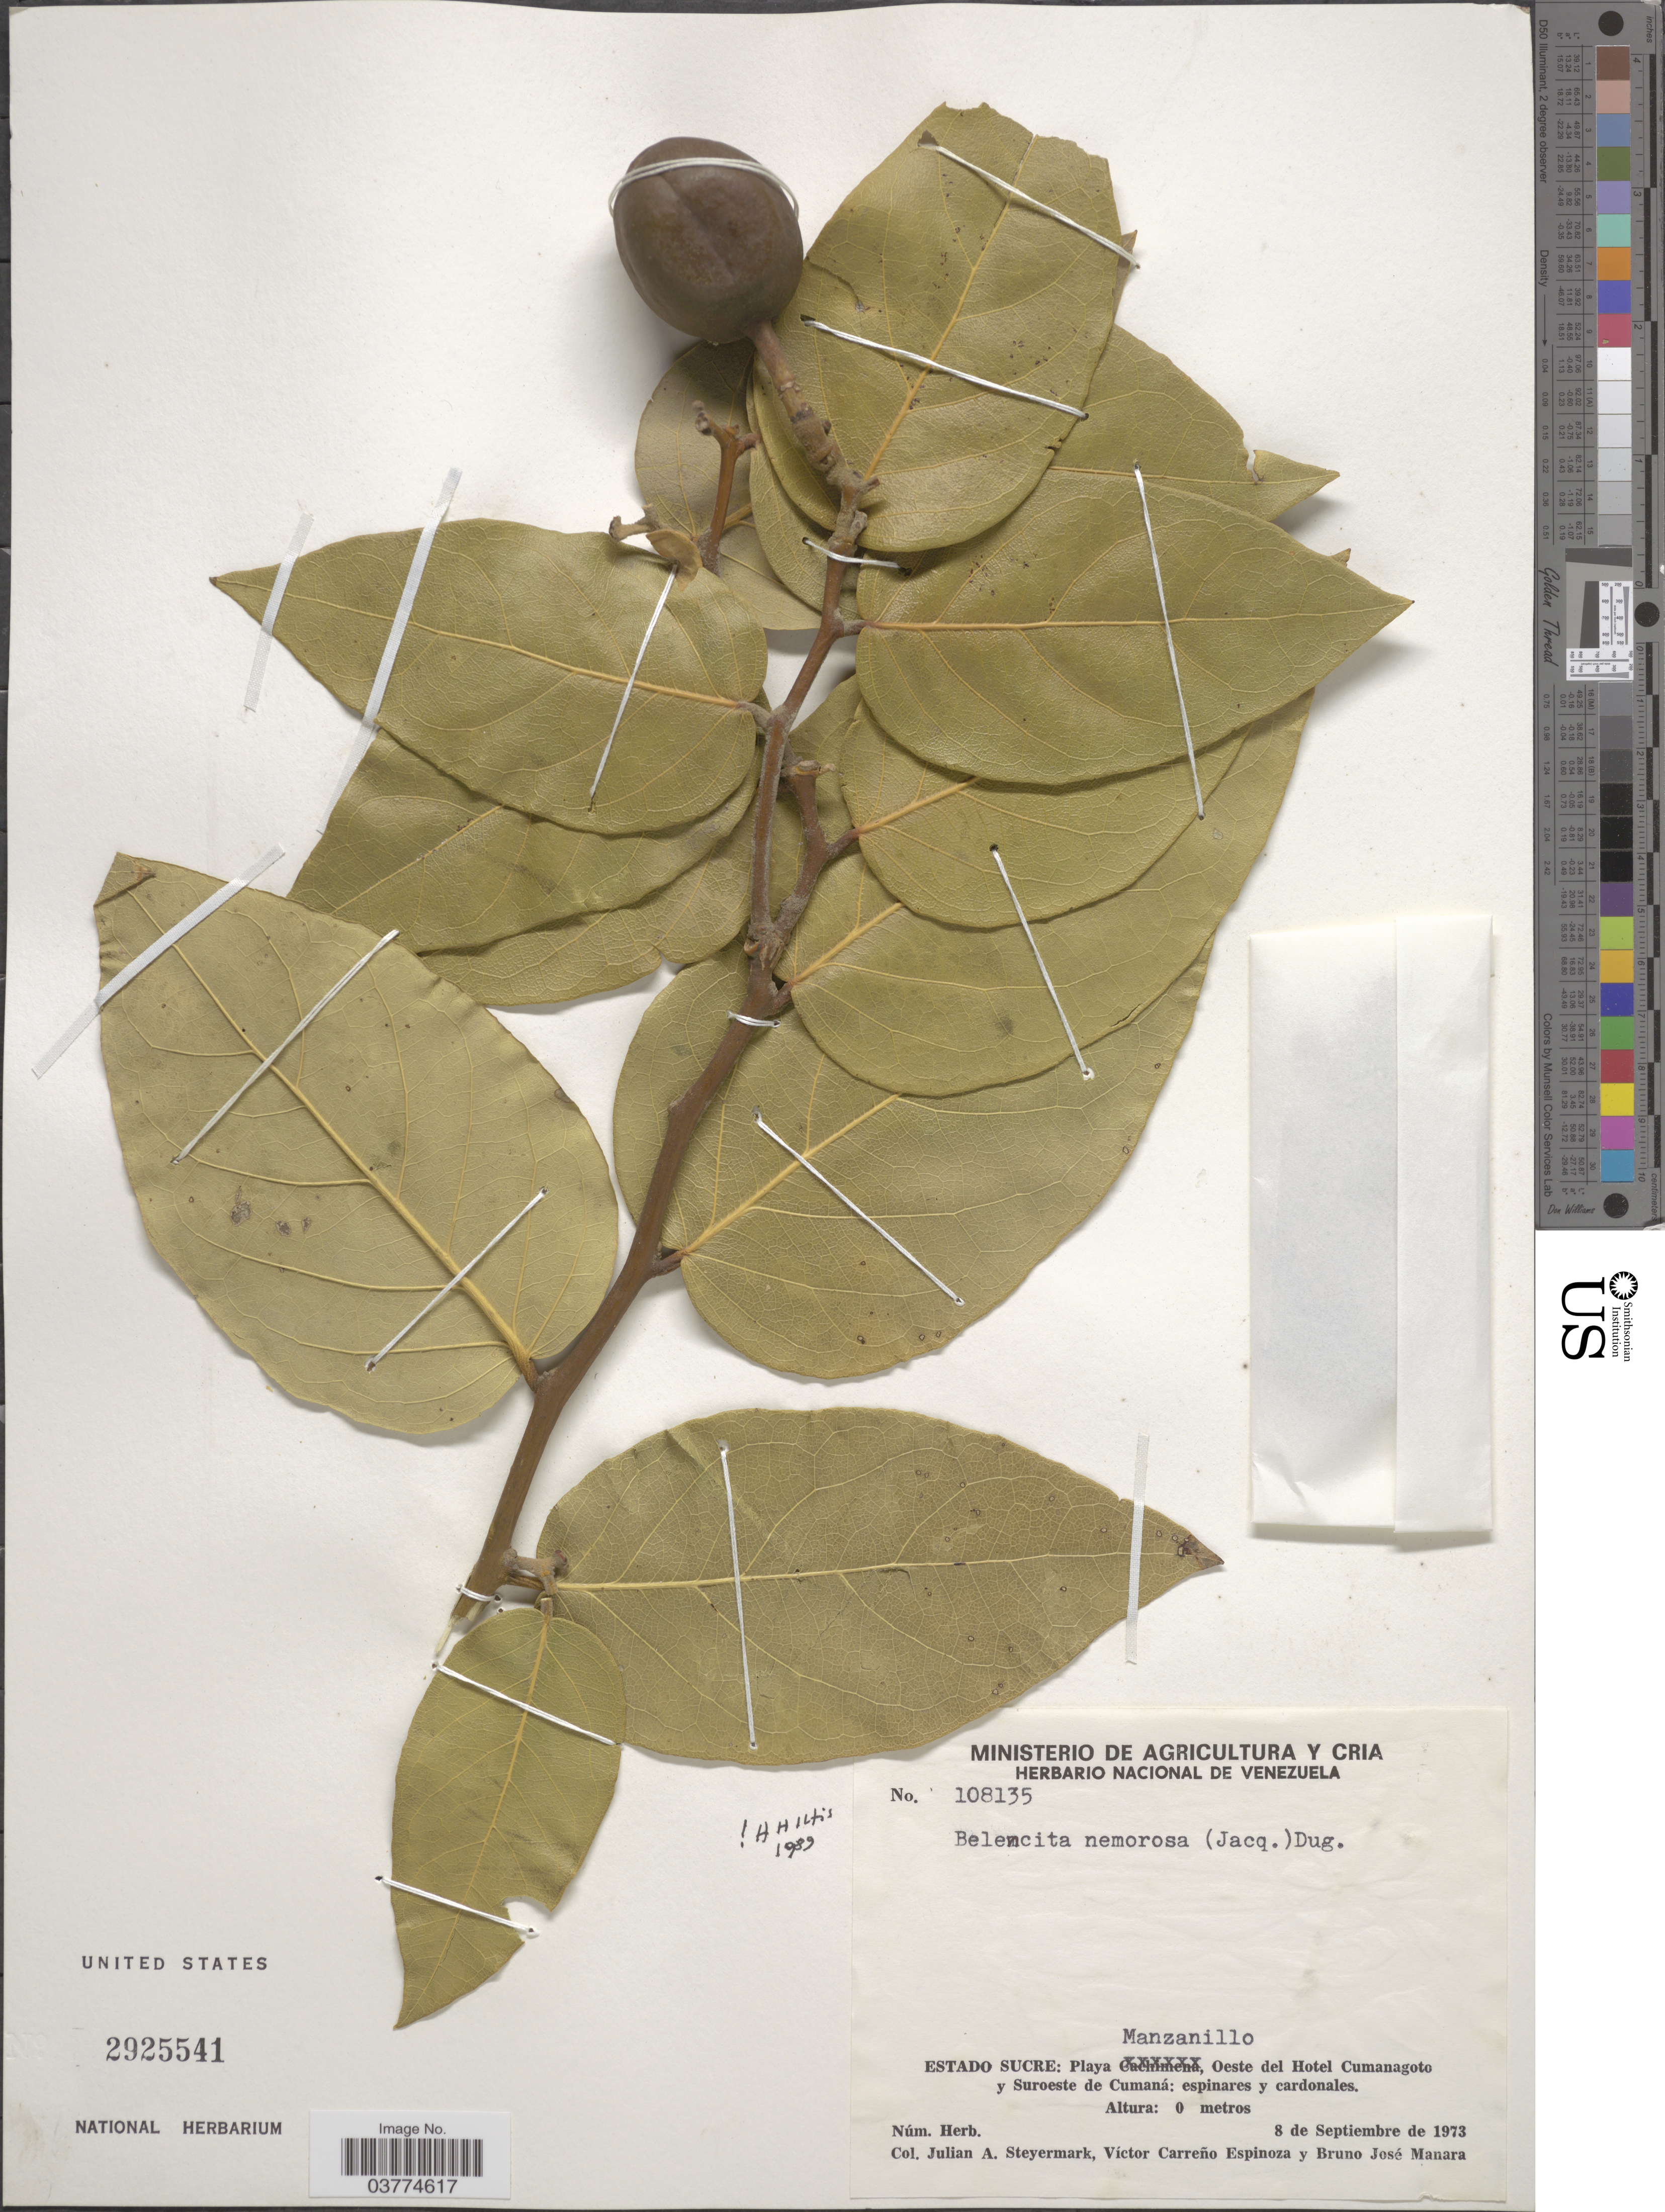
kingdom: Plantae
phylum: Tracheophyta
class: Magnoliopsida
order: Brassicales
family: Capparaceae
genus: Belencita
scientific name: Belencita nemorosa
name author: (Jacq.) Dugand G.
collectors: V. Espinoza & B. Manara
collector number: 108135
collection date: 1973-09-08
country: Venezuela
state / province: Sucre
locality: Playa Manzanillo, Oeste del Hotel Cumanagoto y Suroeste de Cumaná: espinares y cardonales.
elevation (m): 0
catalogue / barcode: US 2925541